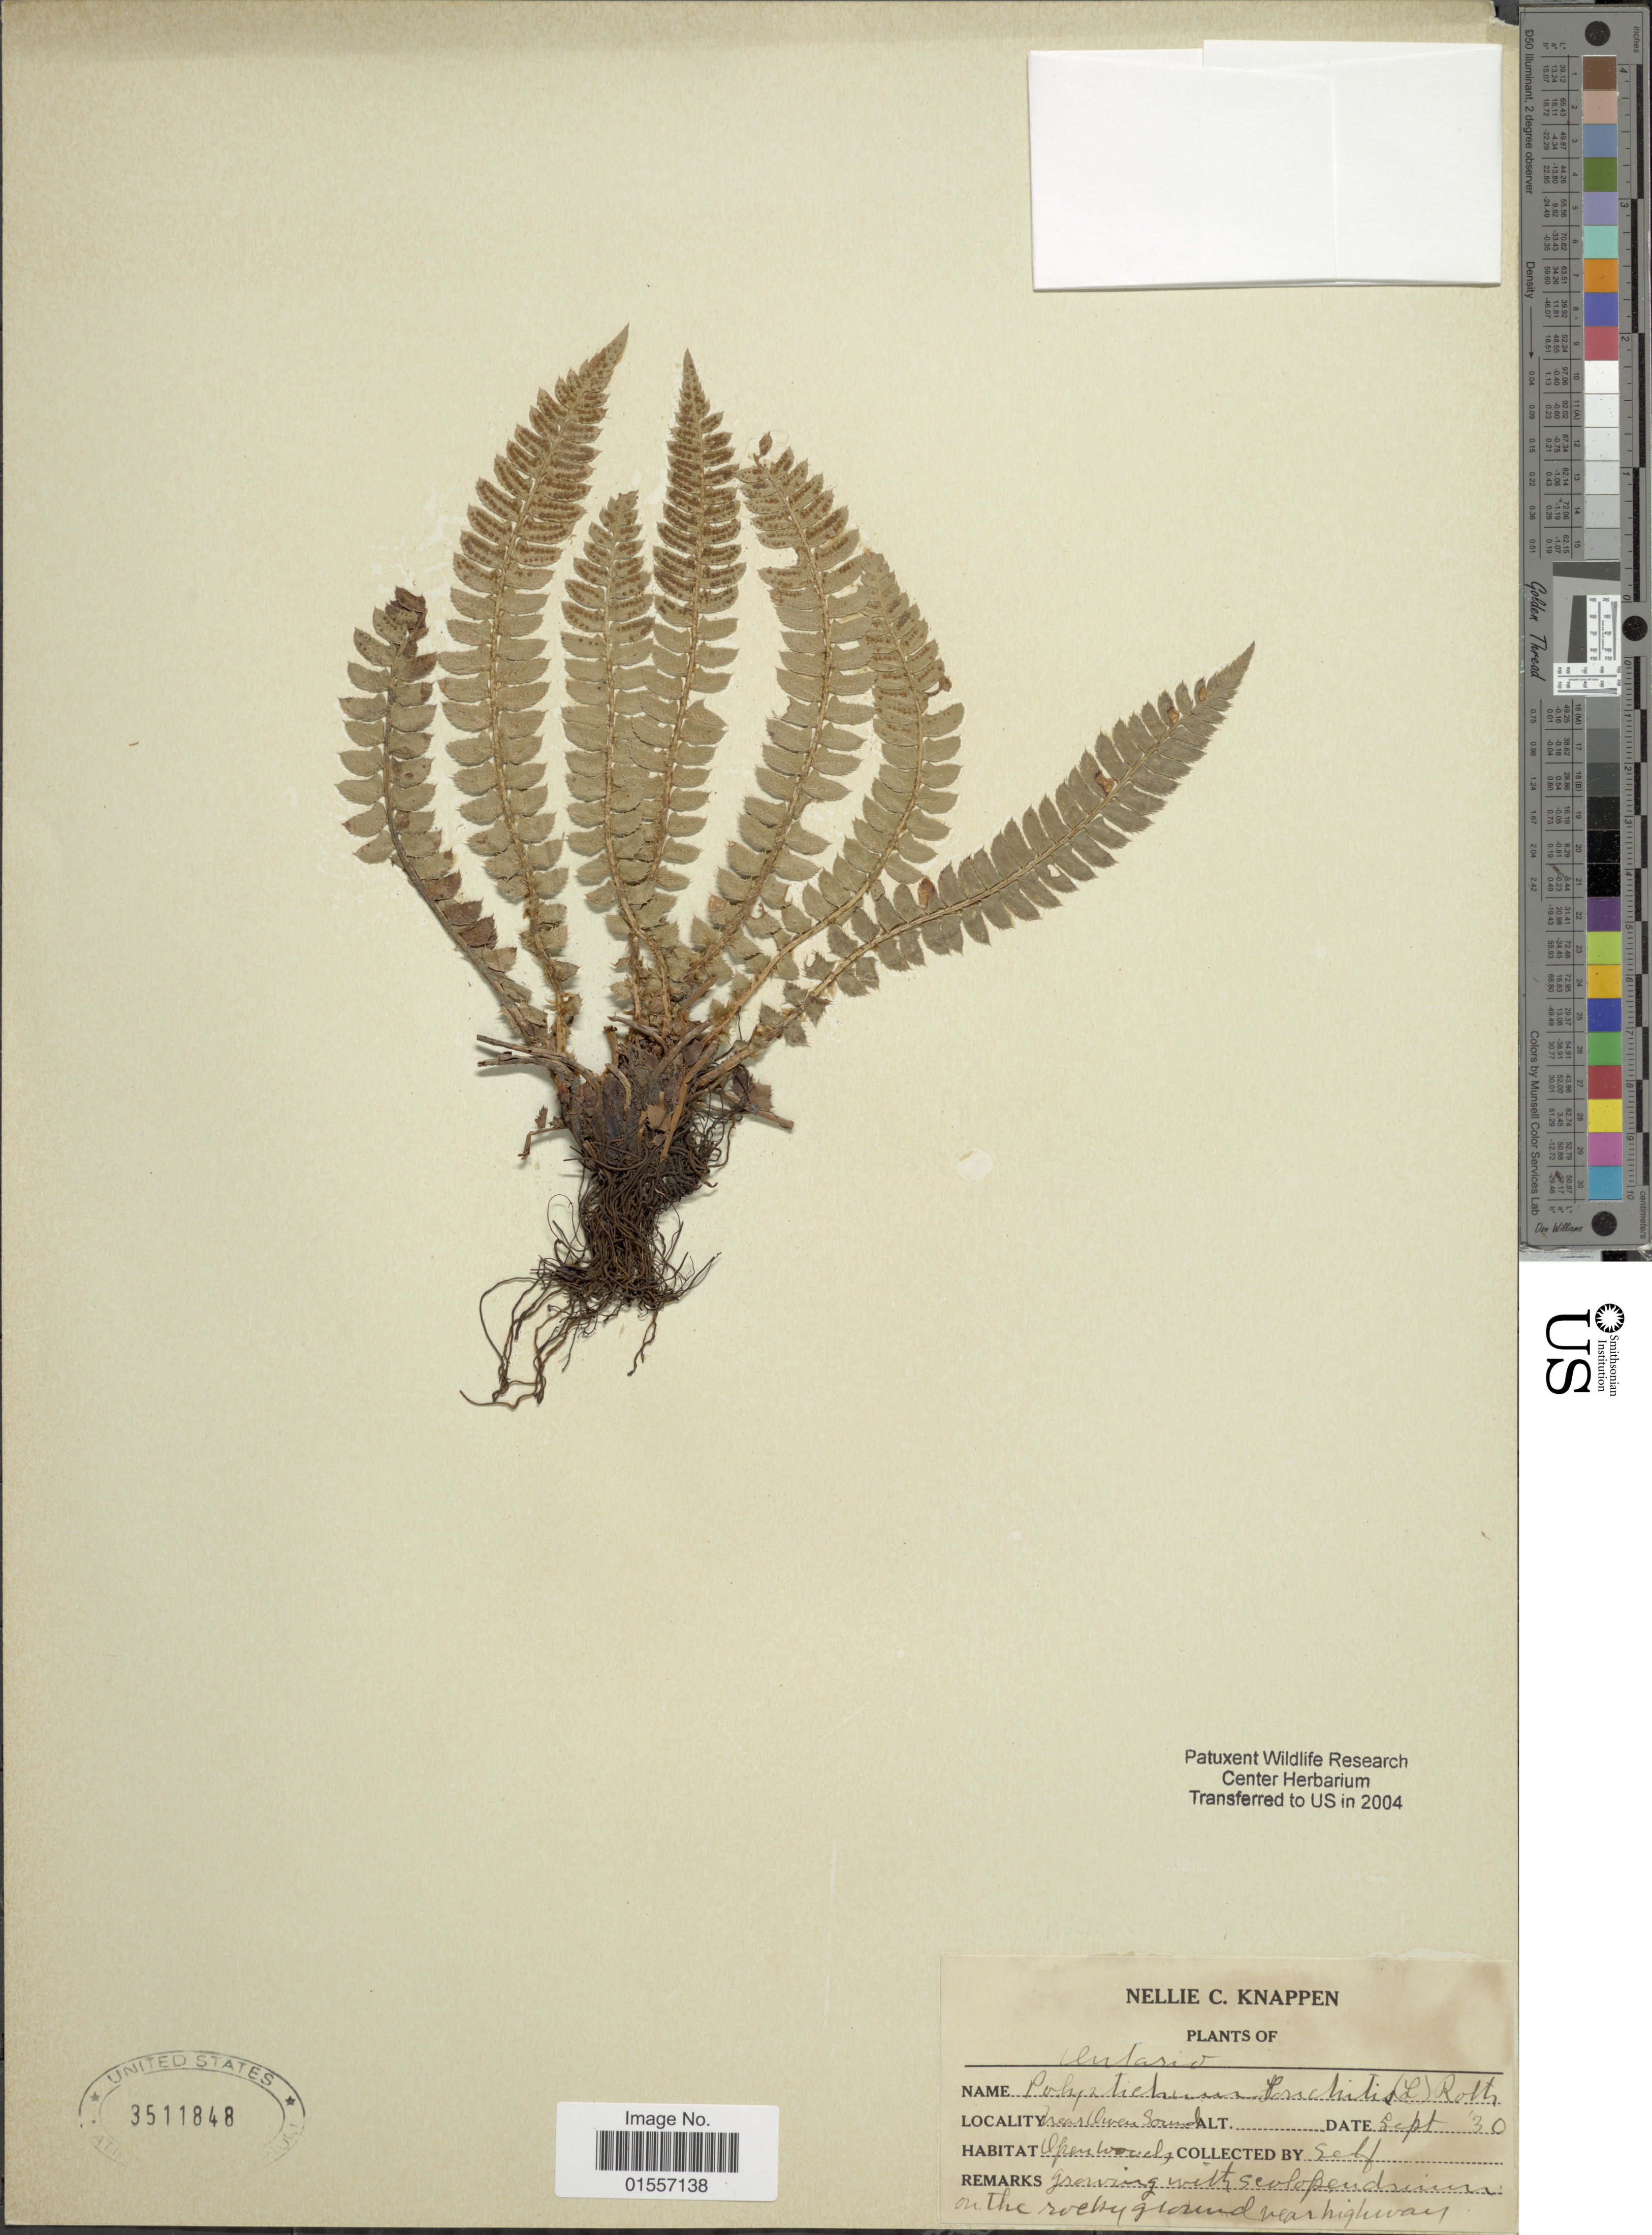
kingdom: Plantae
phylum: Tracheophyta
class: Polypodiopsida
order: Polypodiales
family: Dryopteridaceae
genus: Polystichum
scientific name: Polystichum lonchitis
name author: (Roth) L.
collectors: N. Knappen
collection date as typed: Transcribed d/m/y: /9/30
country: Canada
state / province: Ontario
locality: Near Owen Sound.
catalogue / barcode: US 3511848